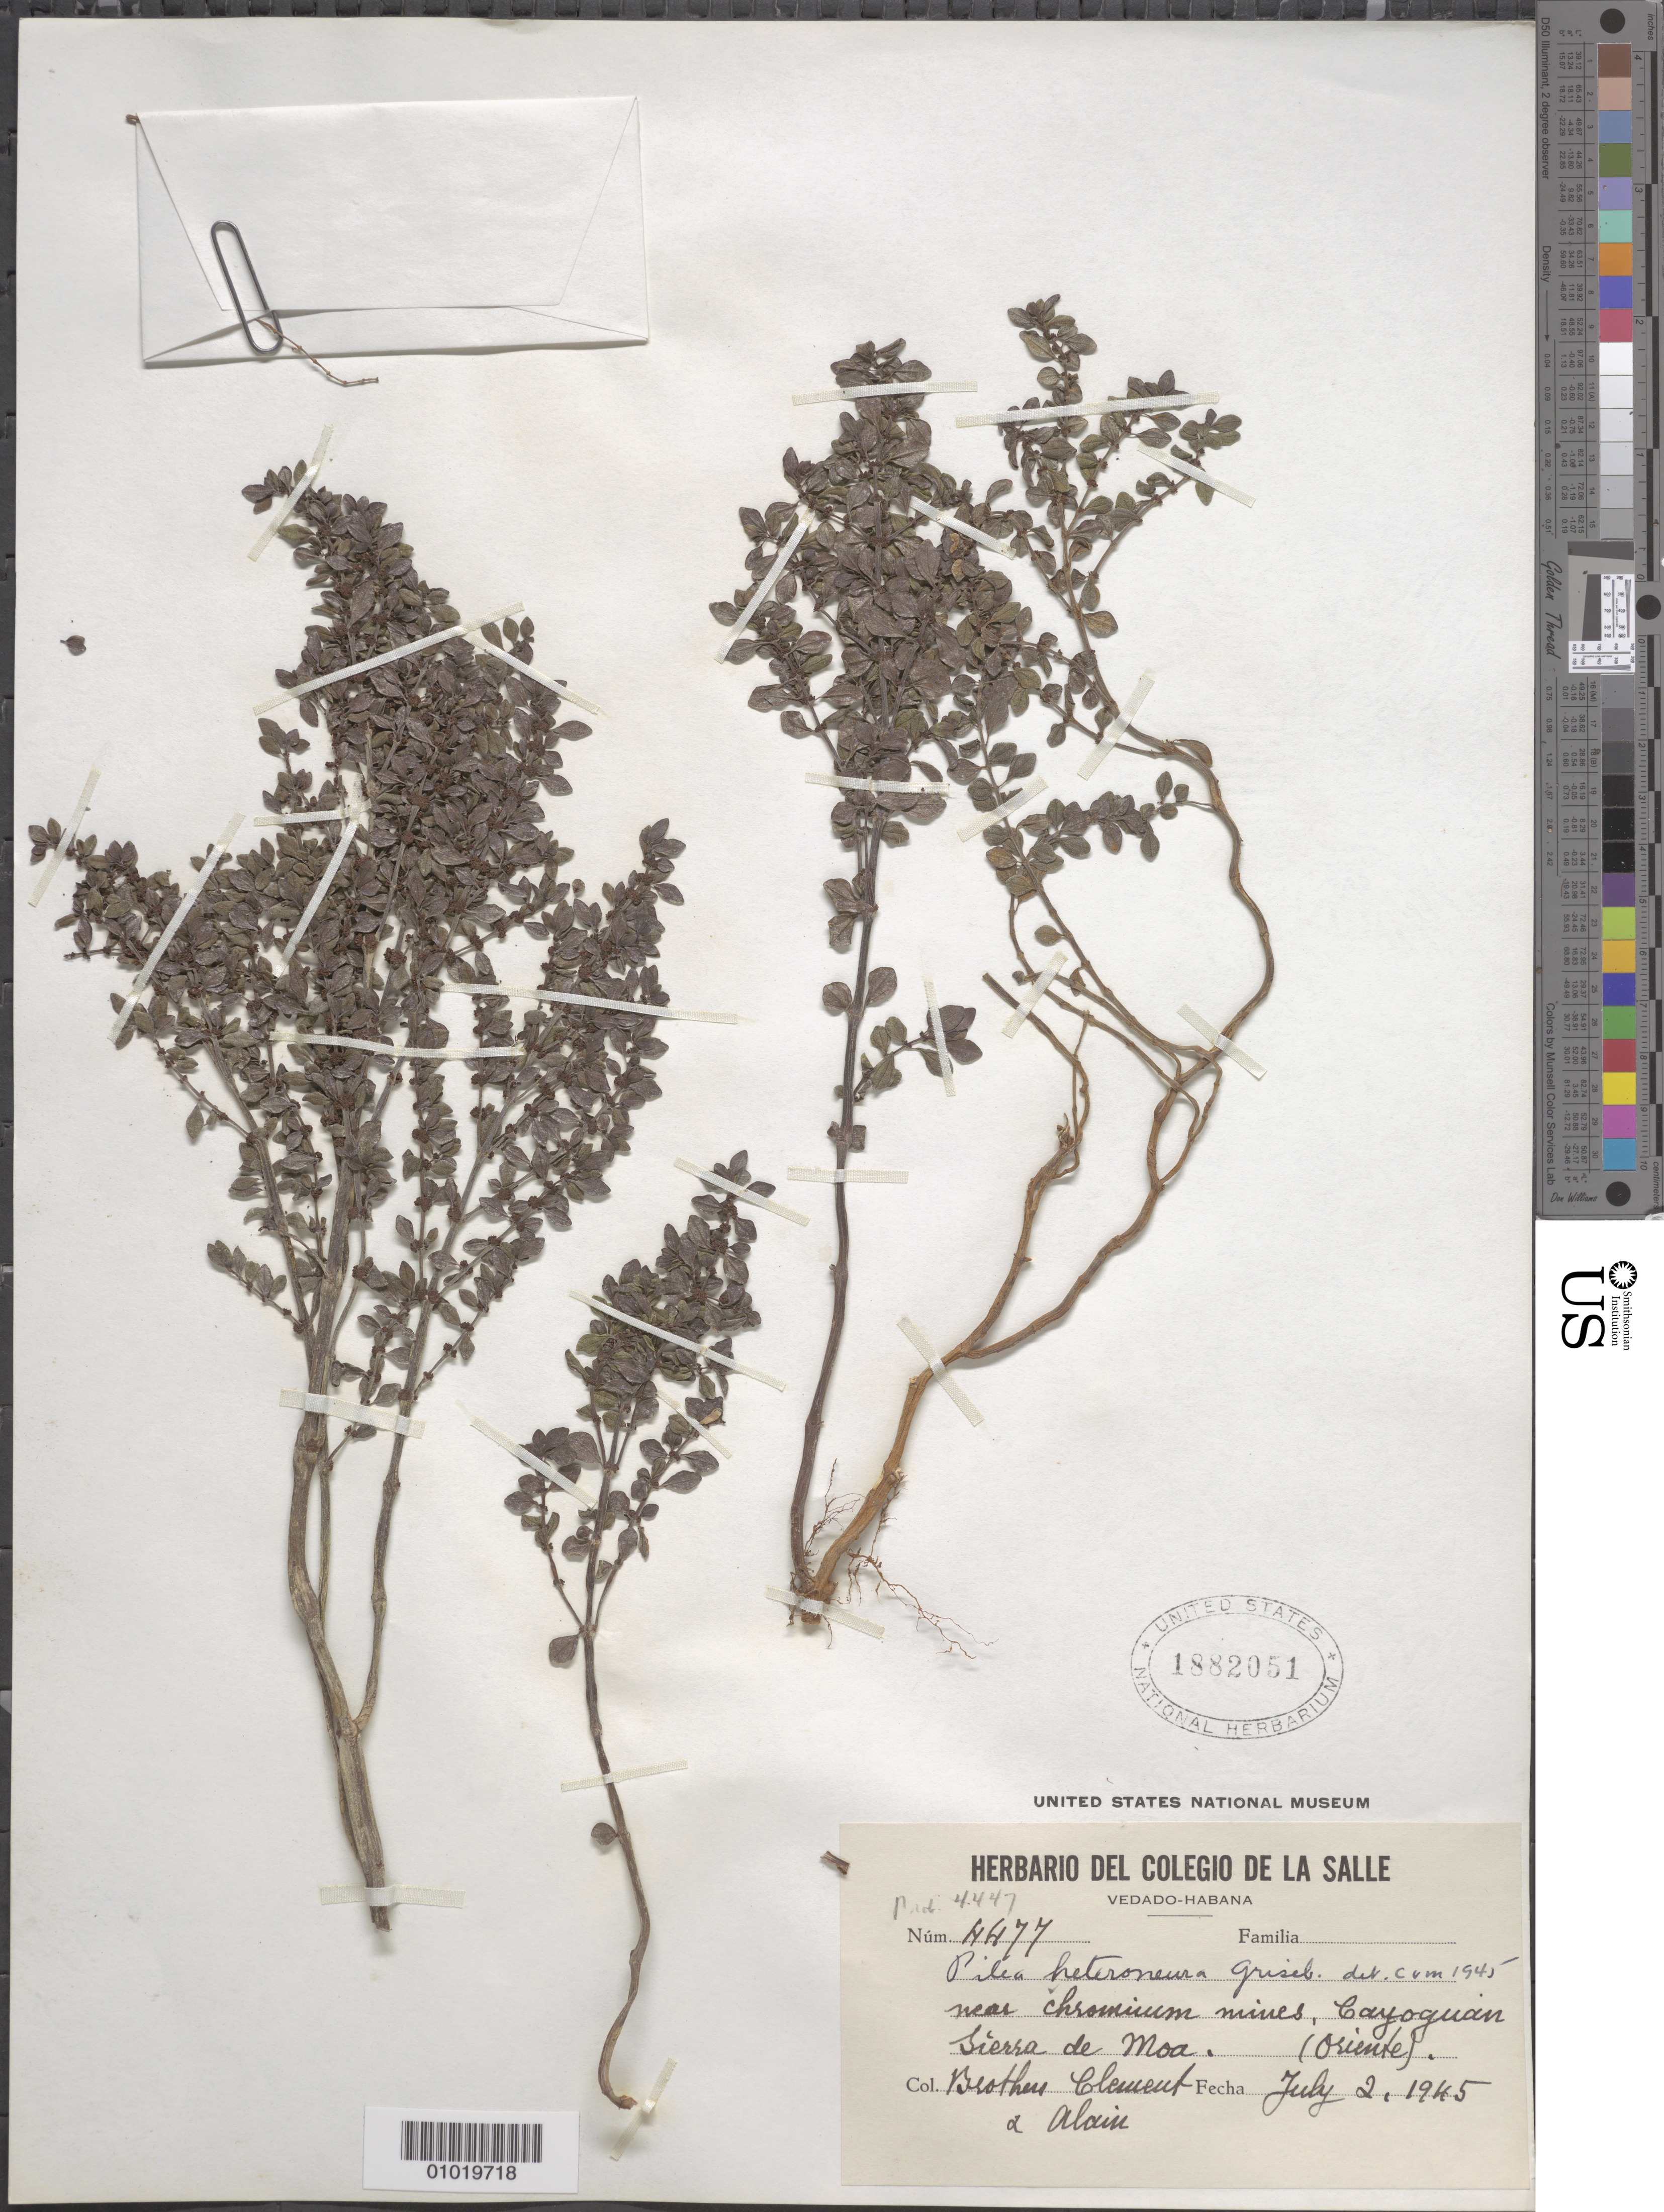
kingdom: Plantae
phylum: Tracheophyta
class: Magnoliopsida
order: Rosales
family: Urticaceae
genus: Pilea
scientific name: Pilea heteroneura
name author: Griseb.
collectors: B. Clement & A. H. Liogier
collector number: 4477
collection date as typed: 02 Jul 1945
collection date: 1945-07-02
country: Cuba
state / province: Holguín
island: Cuba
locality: Near chromium mines, Cayoguan, Sierra de Moa, Oriente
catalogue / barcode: US 1882051